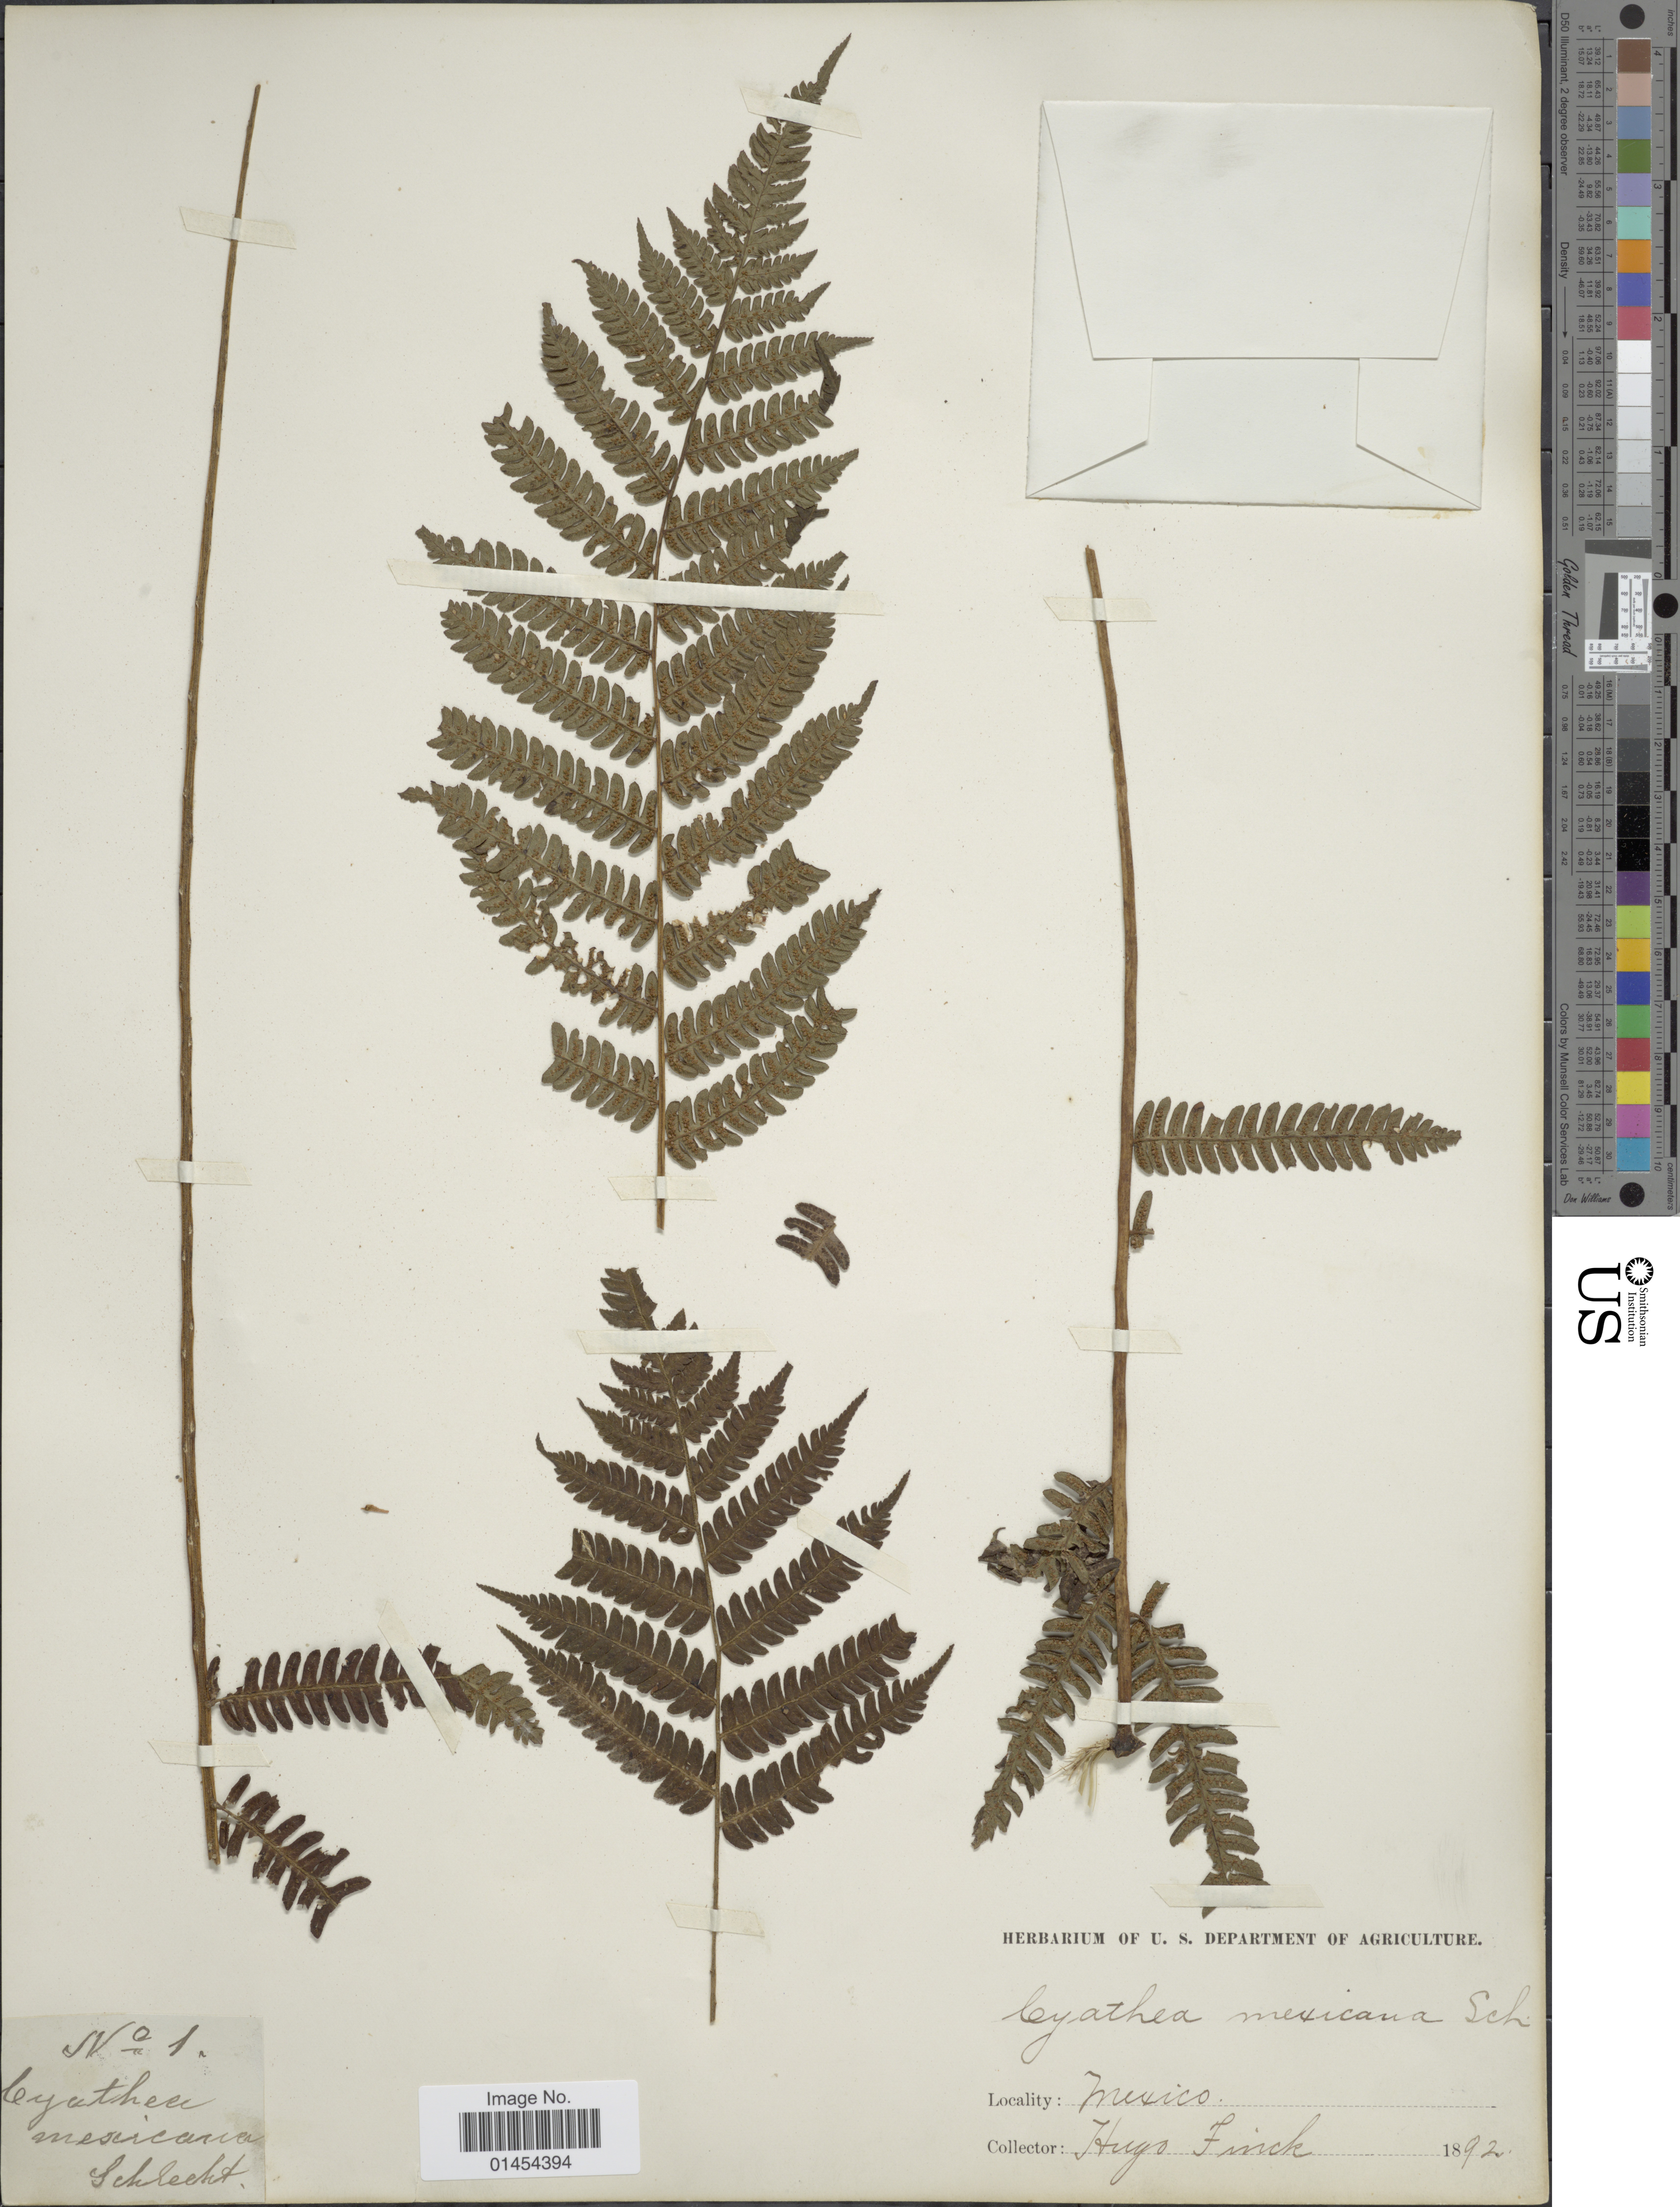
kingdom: Plantae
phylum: Tracheophyta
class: Polypodiopsida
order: Cyatheales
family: Cyatheaceae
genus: Alsophila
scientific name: Alsophila firma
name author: (Baker) D.S. Conant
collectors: H. Finch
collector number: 1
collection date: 1892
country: Mexico